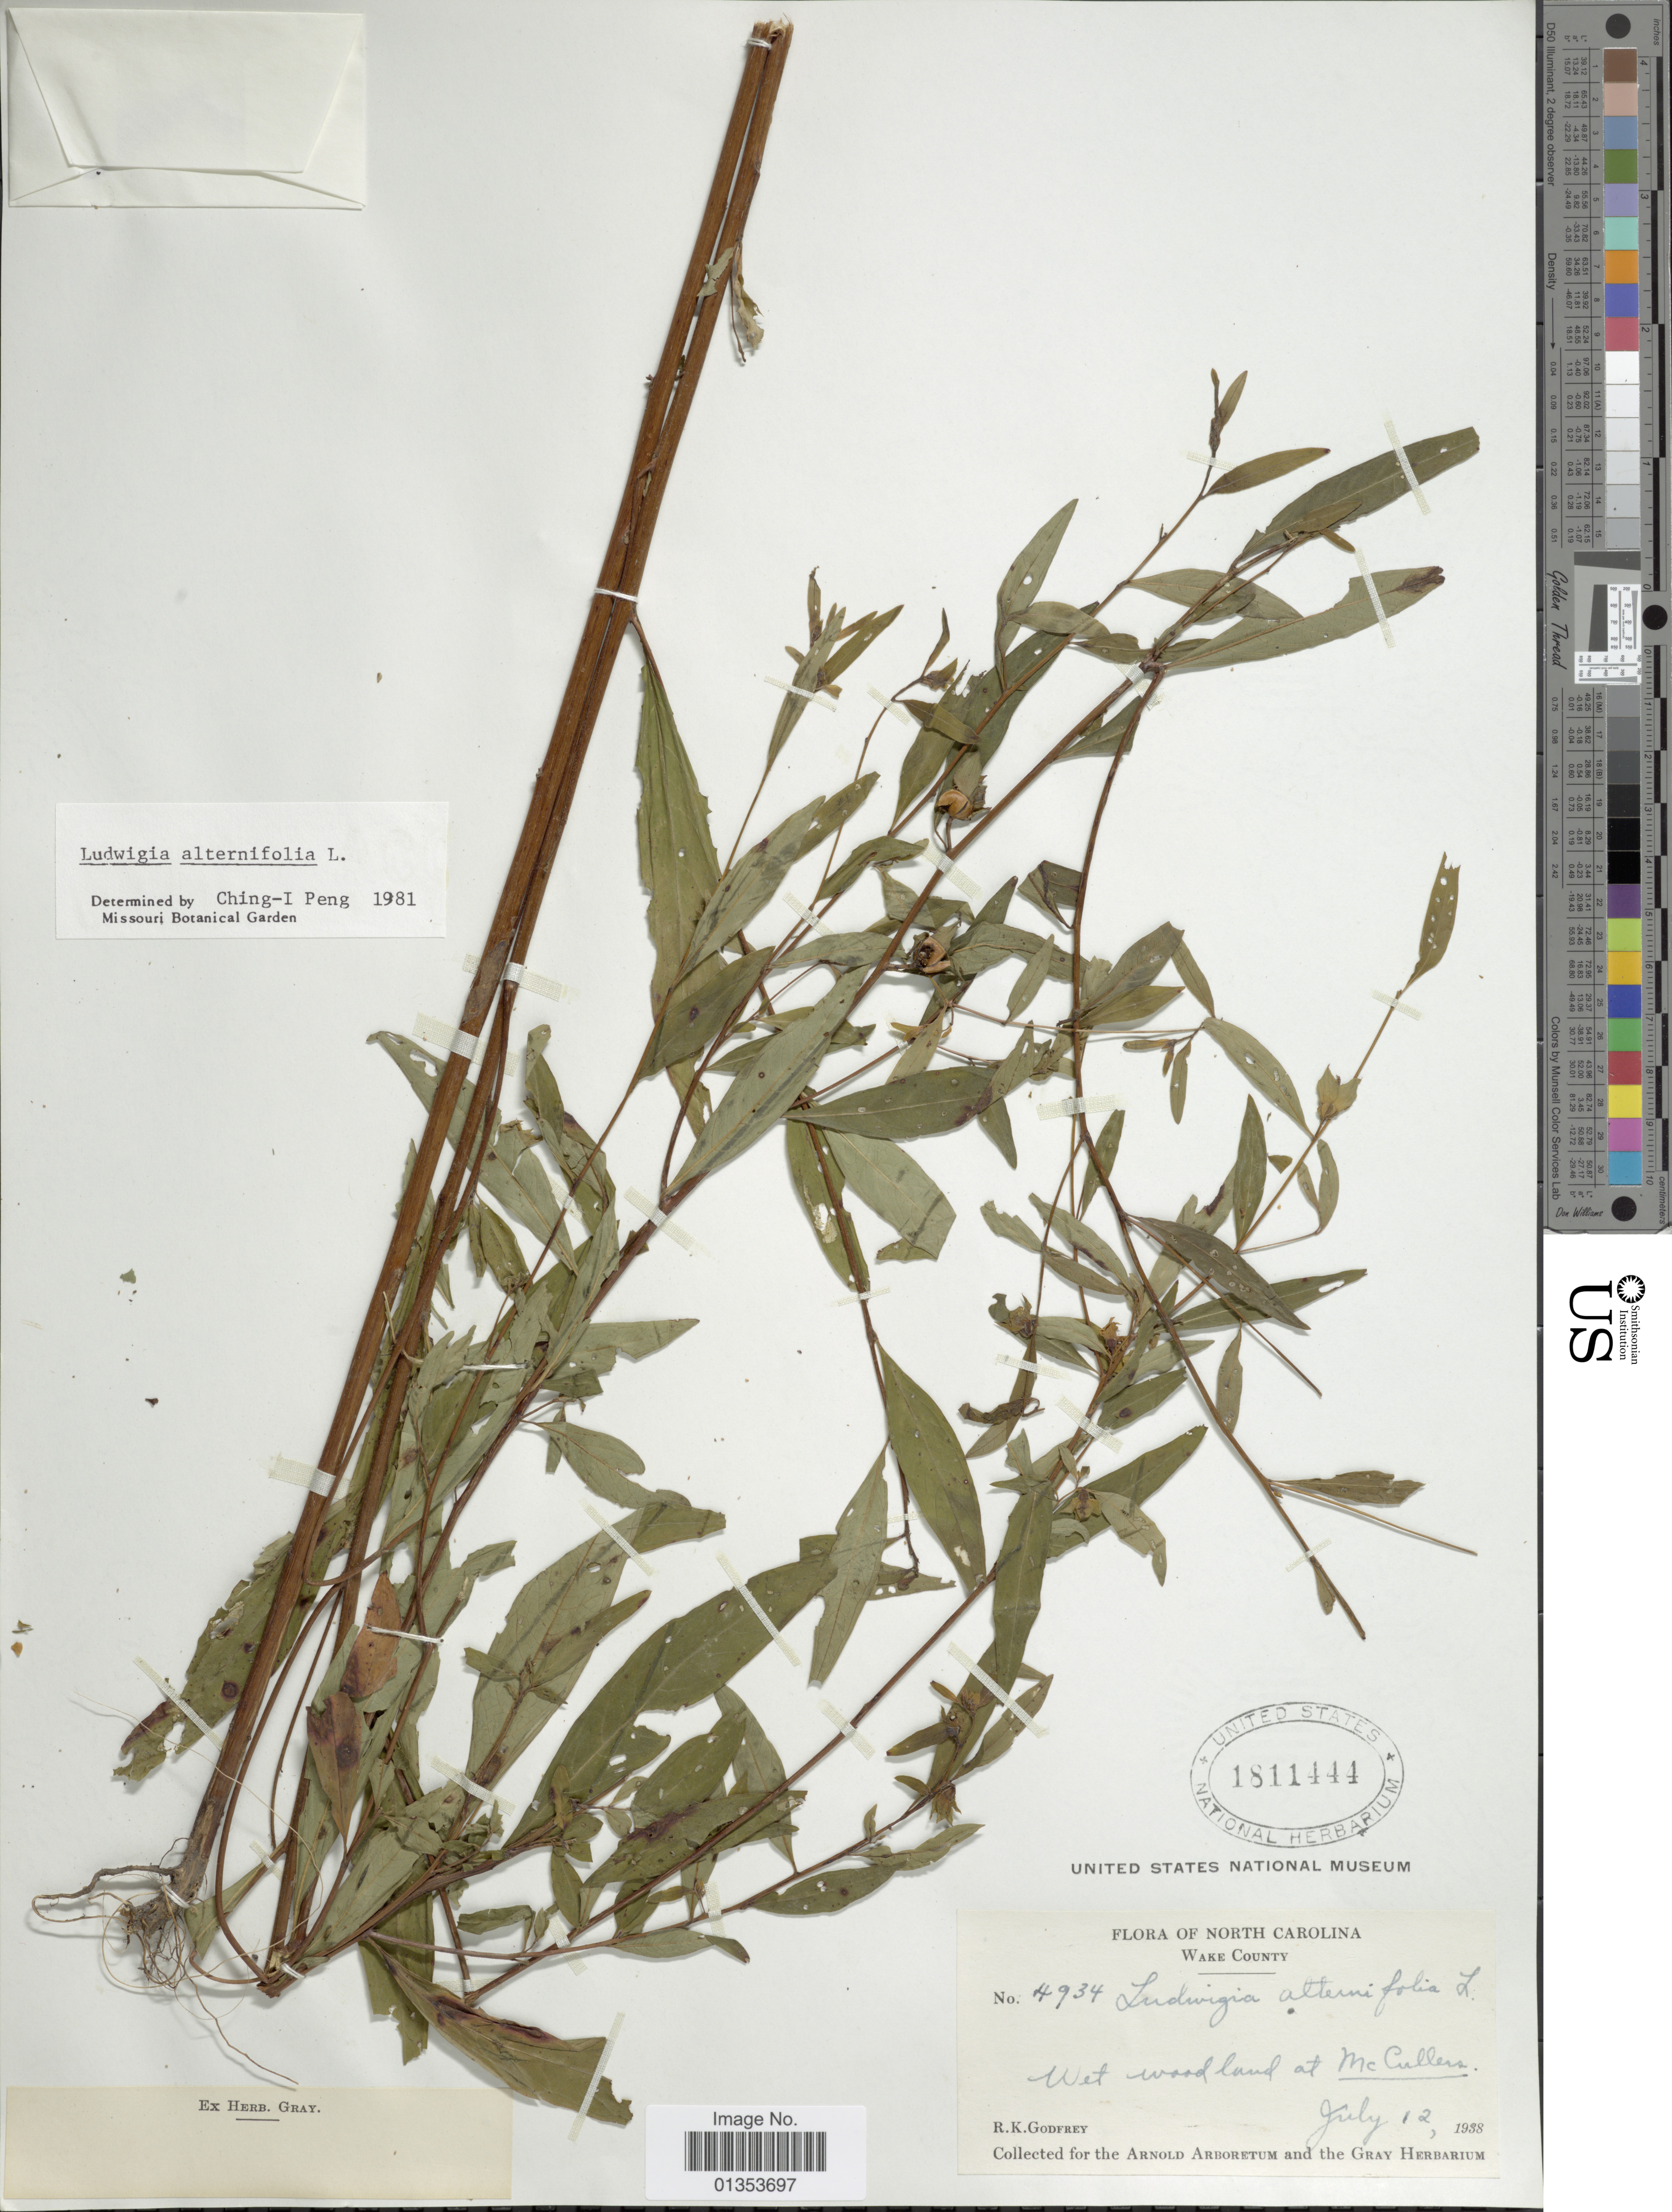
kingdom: Plantae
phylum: Tracheophyta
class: Magnoliopsida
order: Myrtales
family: Onagraceae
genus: Ludwigia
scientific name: Ludwigia alternifolia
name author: L.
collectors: R. K. Godfrey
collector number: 4934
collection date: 1938-07-12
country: United States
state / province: North Carolina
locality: Wake County, Wet woodland at McCullers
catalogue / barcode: US 1811444